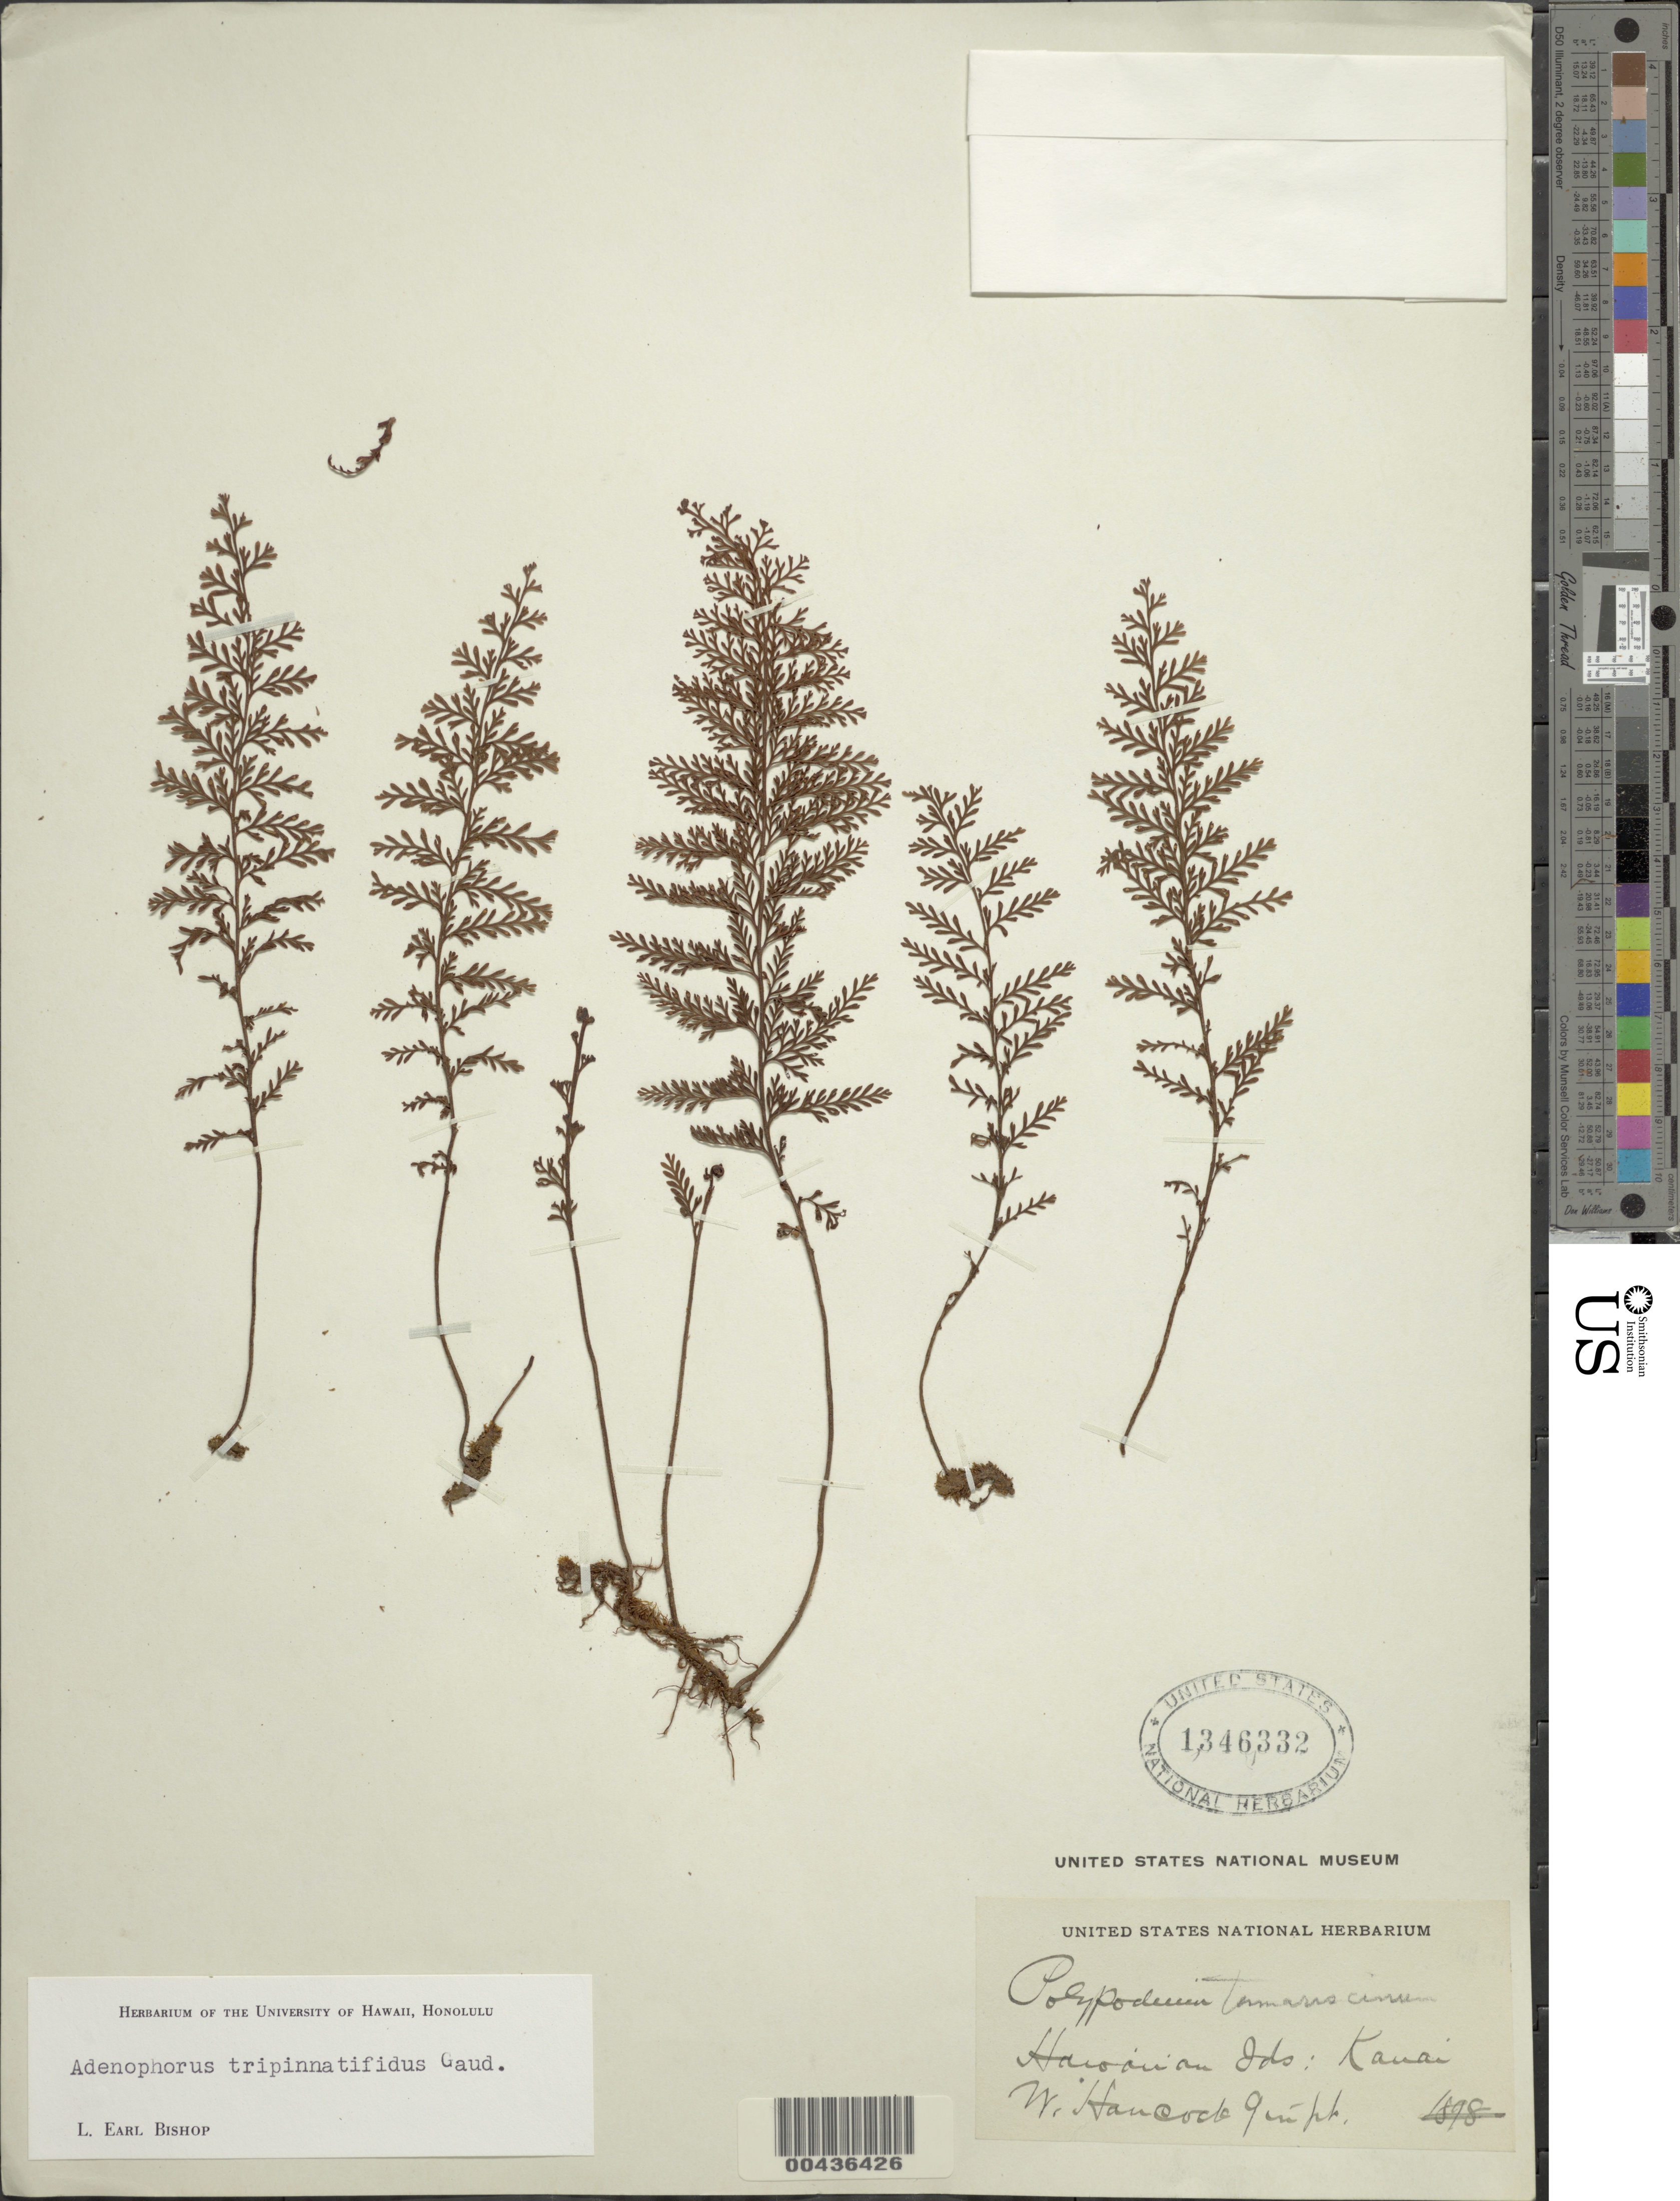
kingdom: Plantae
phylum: Tracheophyta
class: Polypodiopsida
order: Polypodiales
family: Polypodiaceae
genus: Adenophorus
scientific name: Adenophorus tripinnatifidus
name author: Gaudich.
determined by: Bishop, L. E.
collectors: W. Hancock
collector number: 9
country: United States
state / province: Hawaii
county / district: Kauai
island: Kaua'i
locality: Hawaiian Ids.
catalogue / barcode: US 1346332